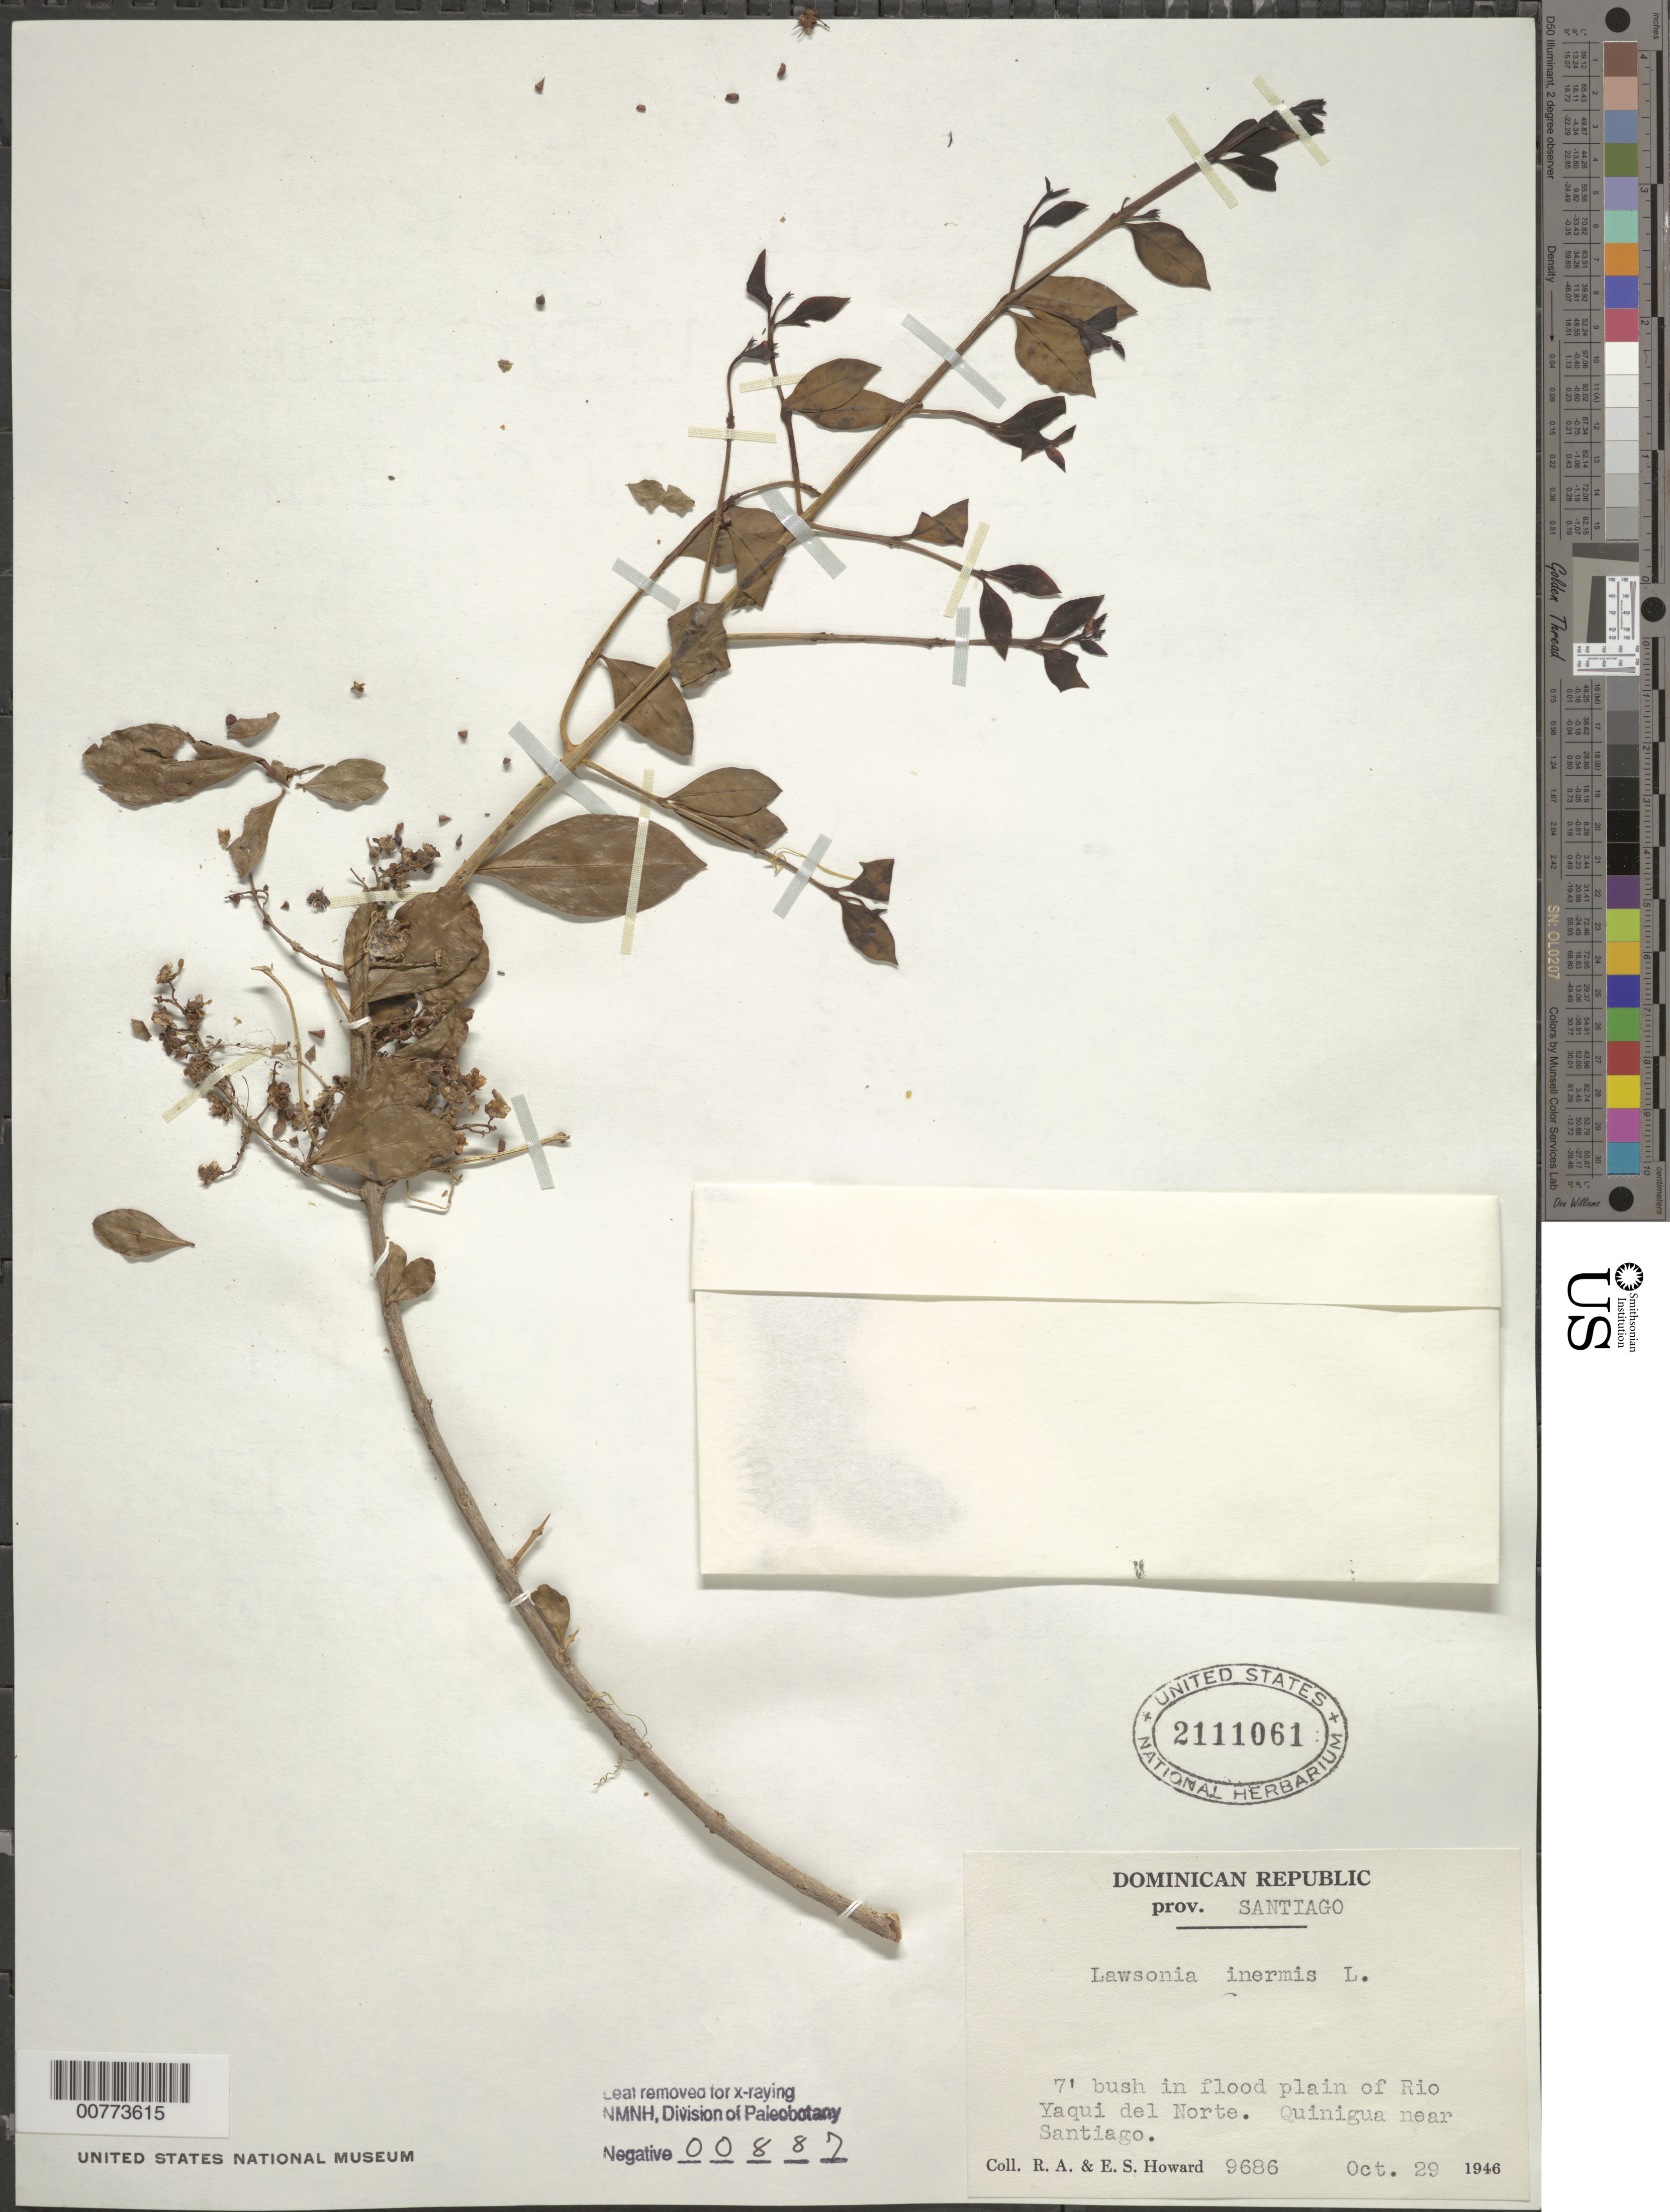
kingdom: Plantae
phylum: Tracheophyta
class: Magnoliopsida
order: Myrtales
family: Lythraceae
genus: Lawsonia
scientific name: Lawsonia inermis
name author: L.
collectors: R. A. Howard & E. S. Howard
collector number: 9686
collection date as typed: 29 Oct 1946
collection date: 1946-10-29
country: Dominican Republic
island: Hispaniola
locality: Quinigua, near Santiago, Rio Yaqui del Norte.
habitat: Flood plain of river.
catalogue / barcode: US 2111061